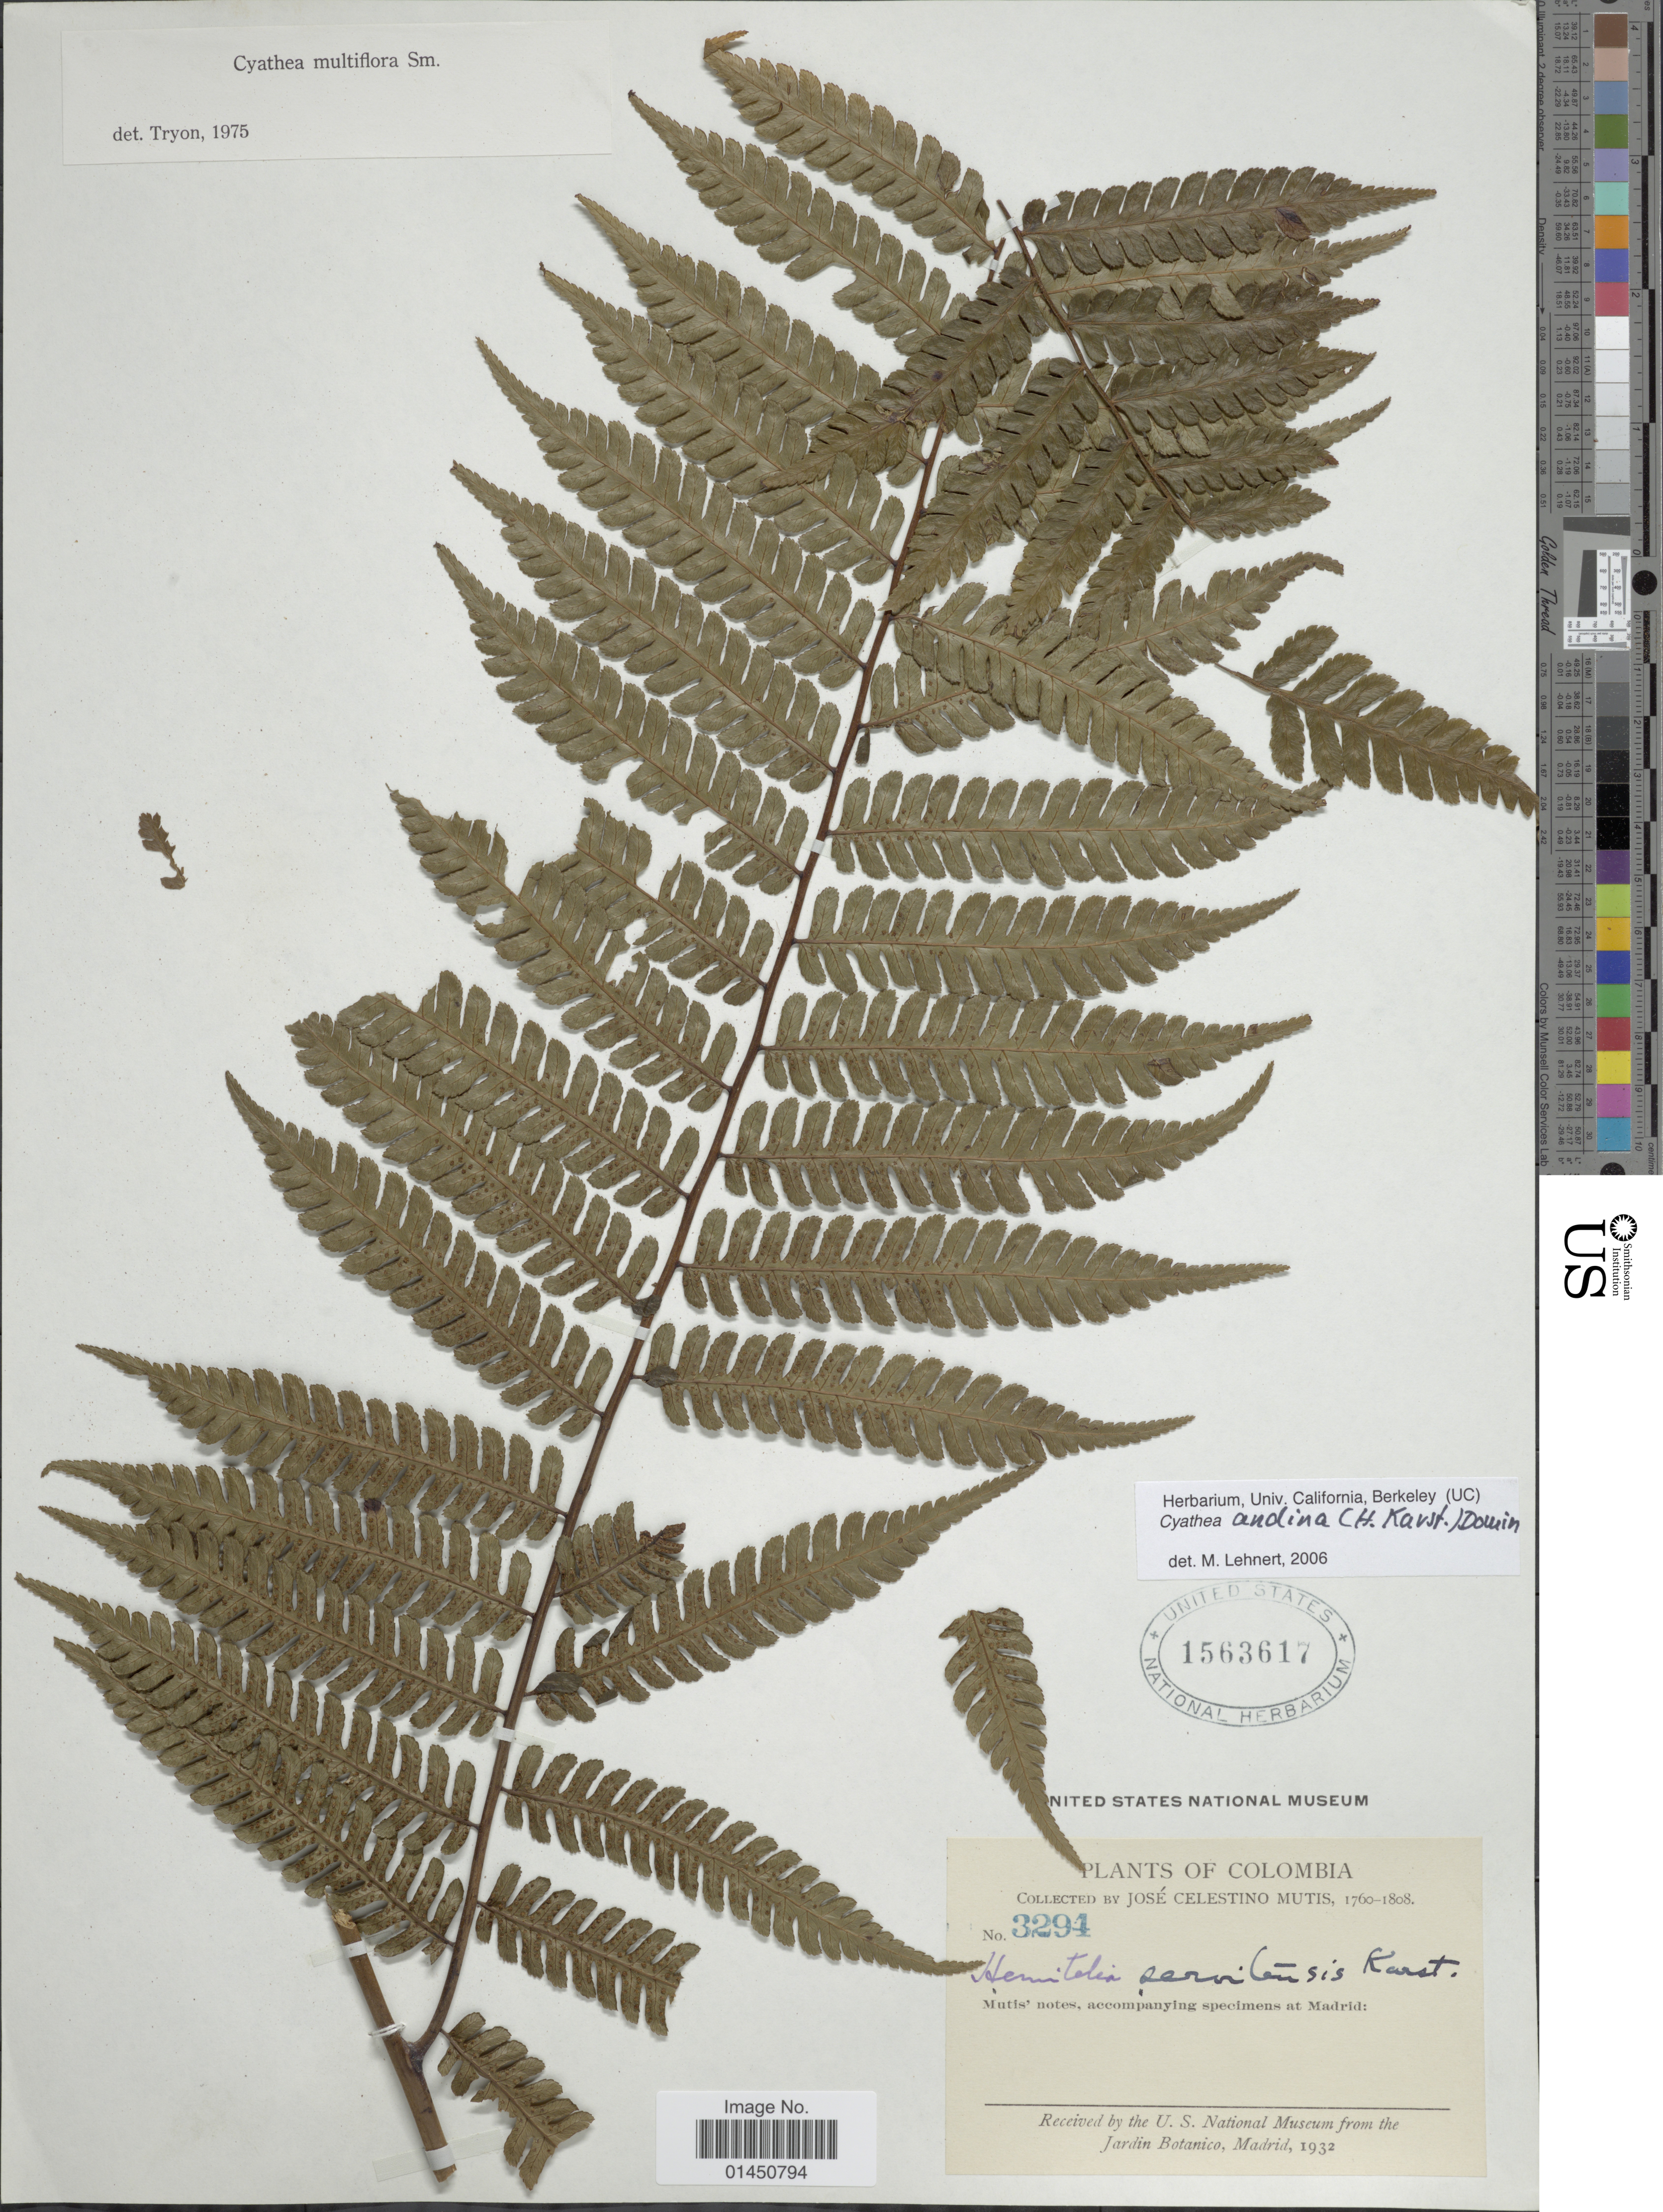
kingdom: Plantae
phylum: Tracheophyta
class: Polypodiopsida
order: Cyatheales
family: Cyatheaceae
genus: Cyathea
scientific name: Cyathea andina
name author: Domin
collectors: J. C. B. Mutis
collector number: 3294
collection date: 1760/1808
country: Colombia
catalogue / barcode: US 1563617